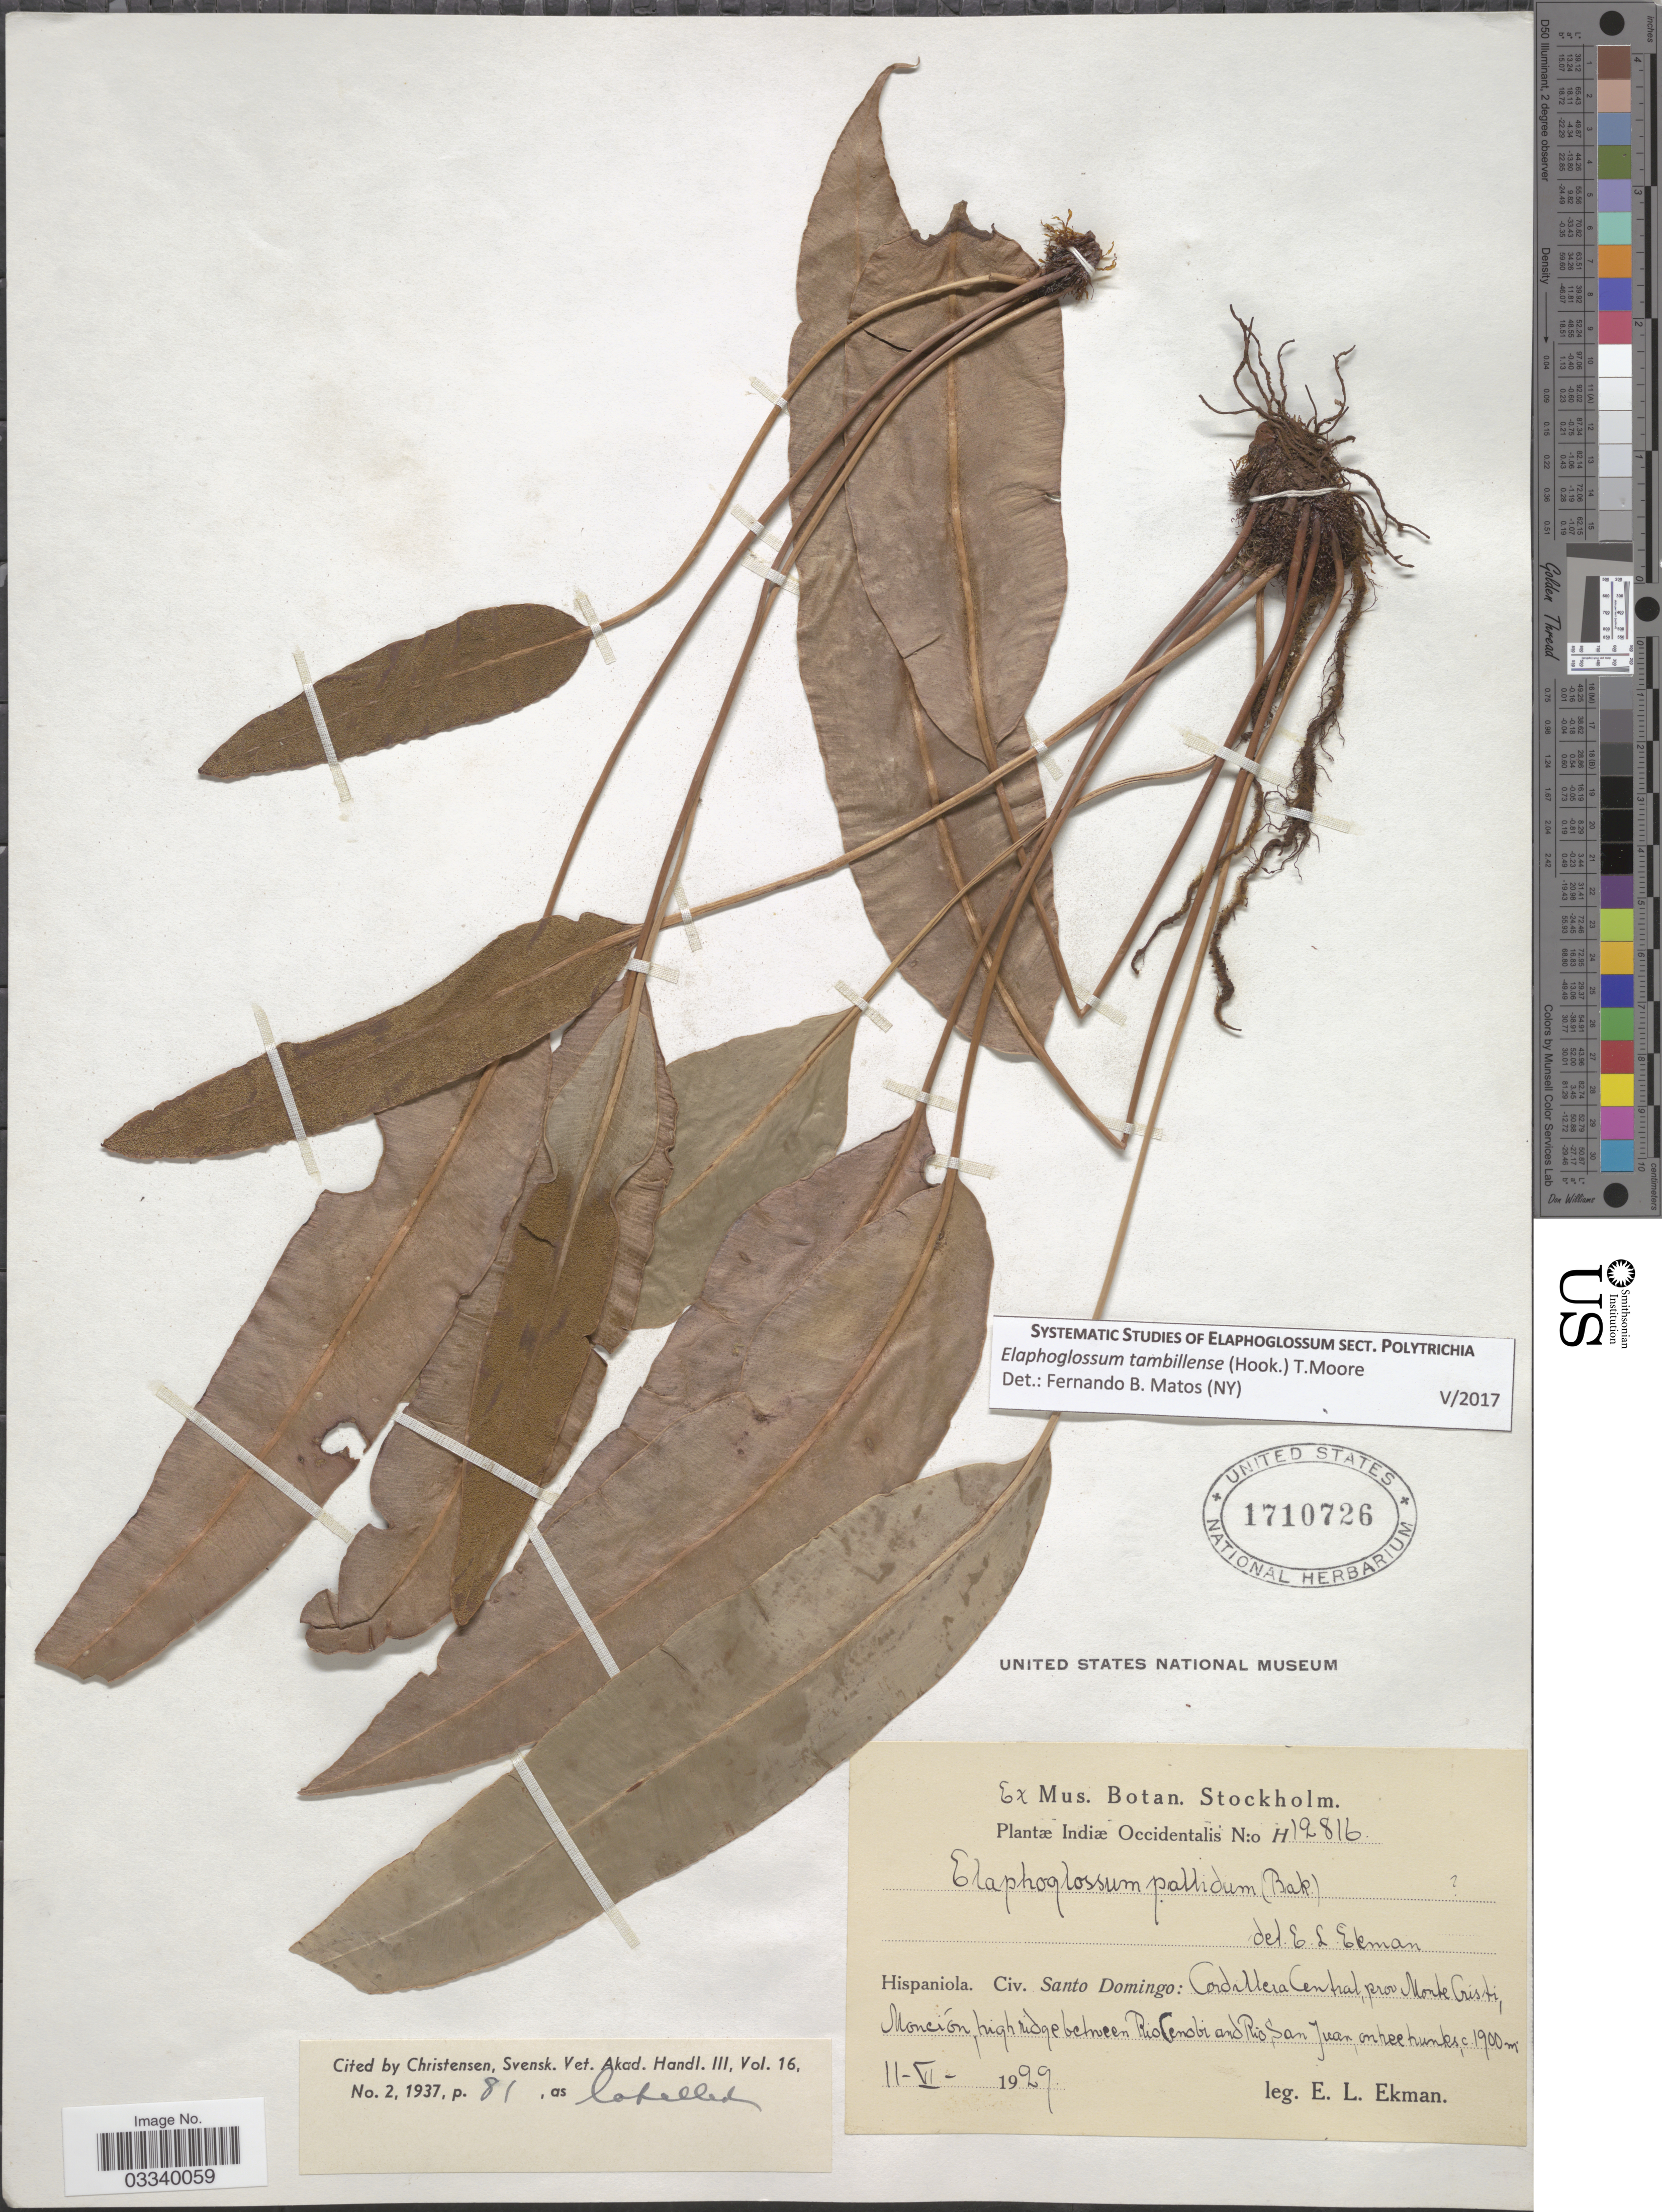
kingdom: Plantae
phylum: Tracheophyta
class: Polypodiopsida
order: Polypodiales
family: Dryopteridaceae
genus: Elaphoglossum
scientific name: Elaphoglossum tambillense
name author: (Hook.) T. Moore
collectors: E. L. Ekman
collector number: H12816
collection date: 1929-06-11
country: Dominican Republic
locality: Indiæ Occidentalis. Hispaniola. Civ. Santo Domingo: Cordillera Central, prov. Monte Cristi, Monción, high ridge between Rio Cenobi and Rio San Juan.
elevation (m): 1900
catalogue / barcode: US 1710726